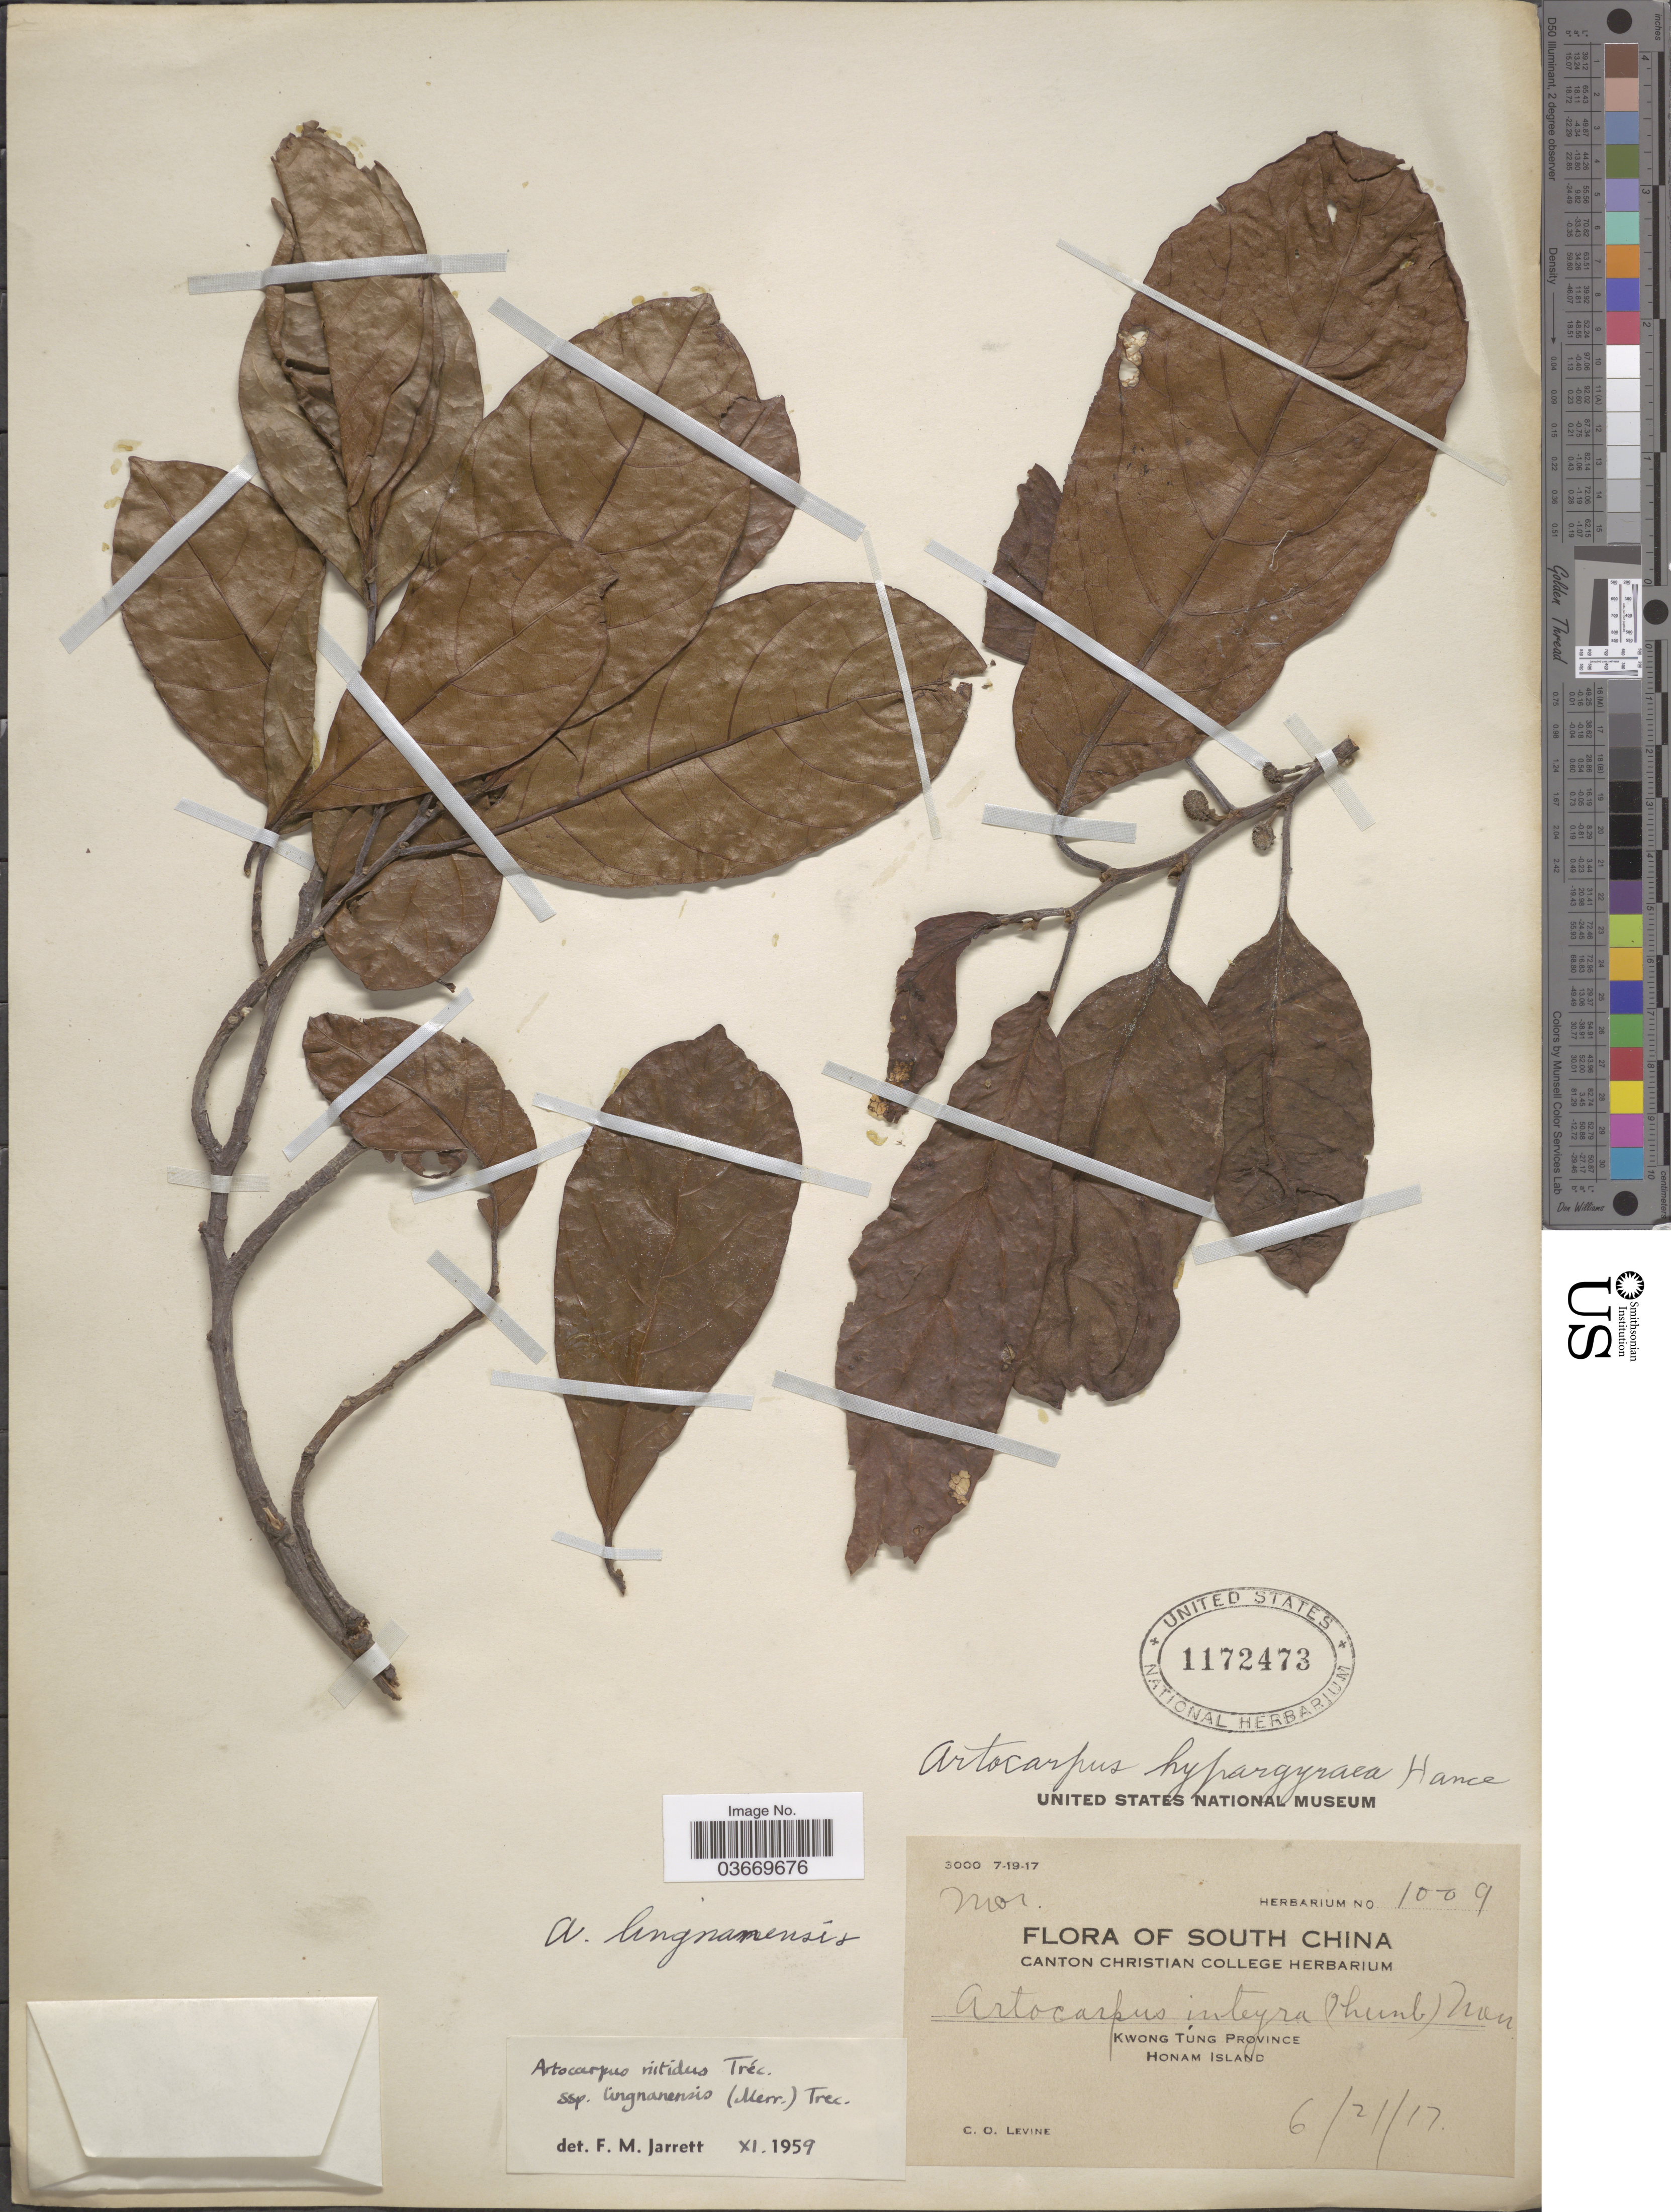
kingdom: Plantae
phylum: Tracheophyta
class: Magnoliopsida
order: Rosales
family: Moraceae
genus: Artocarpus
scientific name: Artocarpus nitidus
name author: Trécul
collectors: C. O. Levine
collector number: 1009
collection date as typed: Transcribed d/m/y: 21/6/17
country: China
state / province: Guangdong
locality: Kwong Tung Province. Honam Island.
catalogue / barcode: US 1172473